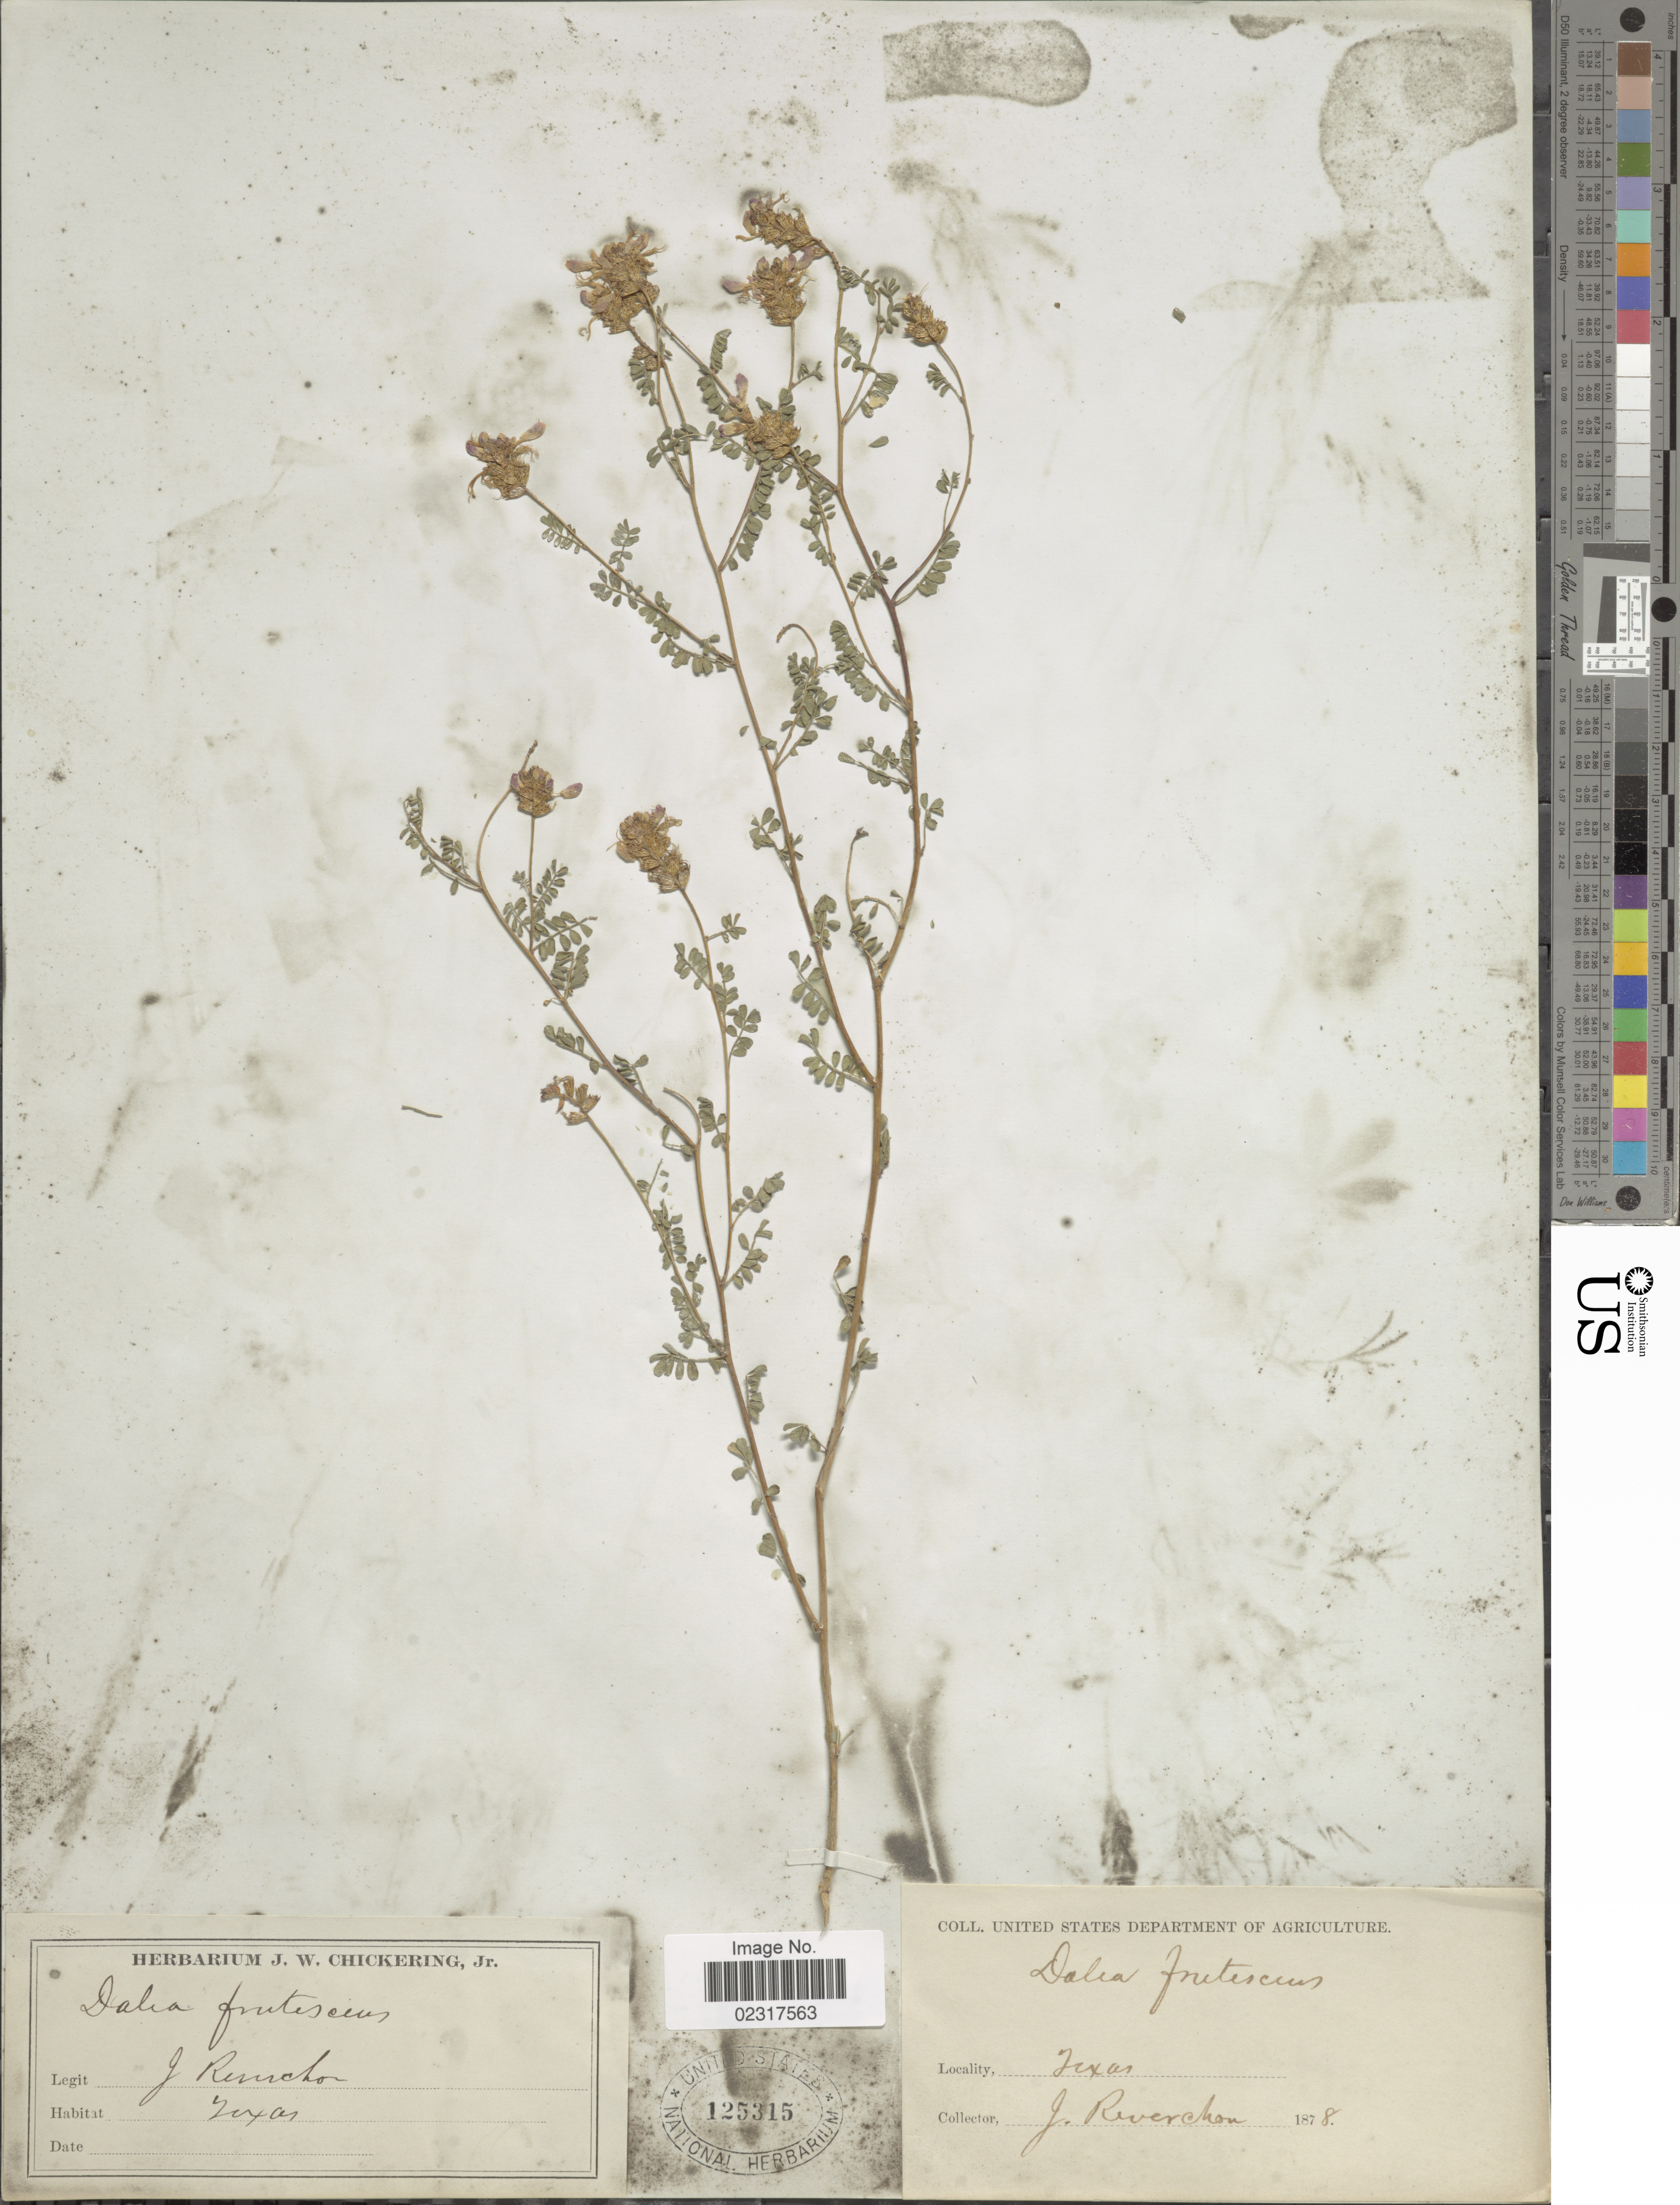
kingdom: Plantae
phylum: Tracheophyta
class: Magnoliopsida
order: Fabales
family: Fabaceae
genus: Dalea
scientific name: Dalea frutescens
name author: A. Gray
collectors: J. Reverchon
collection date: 1878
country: United States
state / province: Texas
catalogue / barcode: US 125315